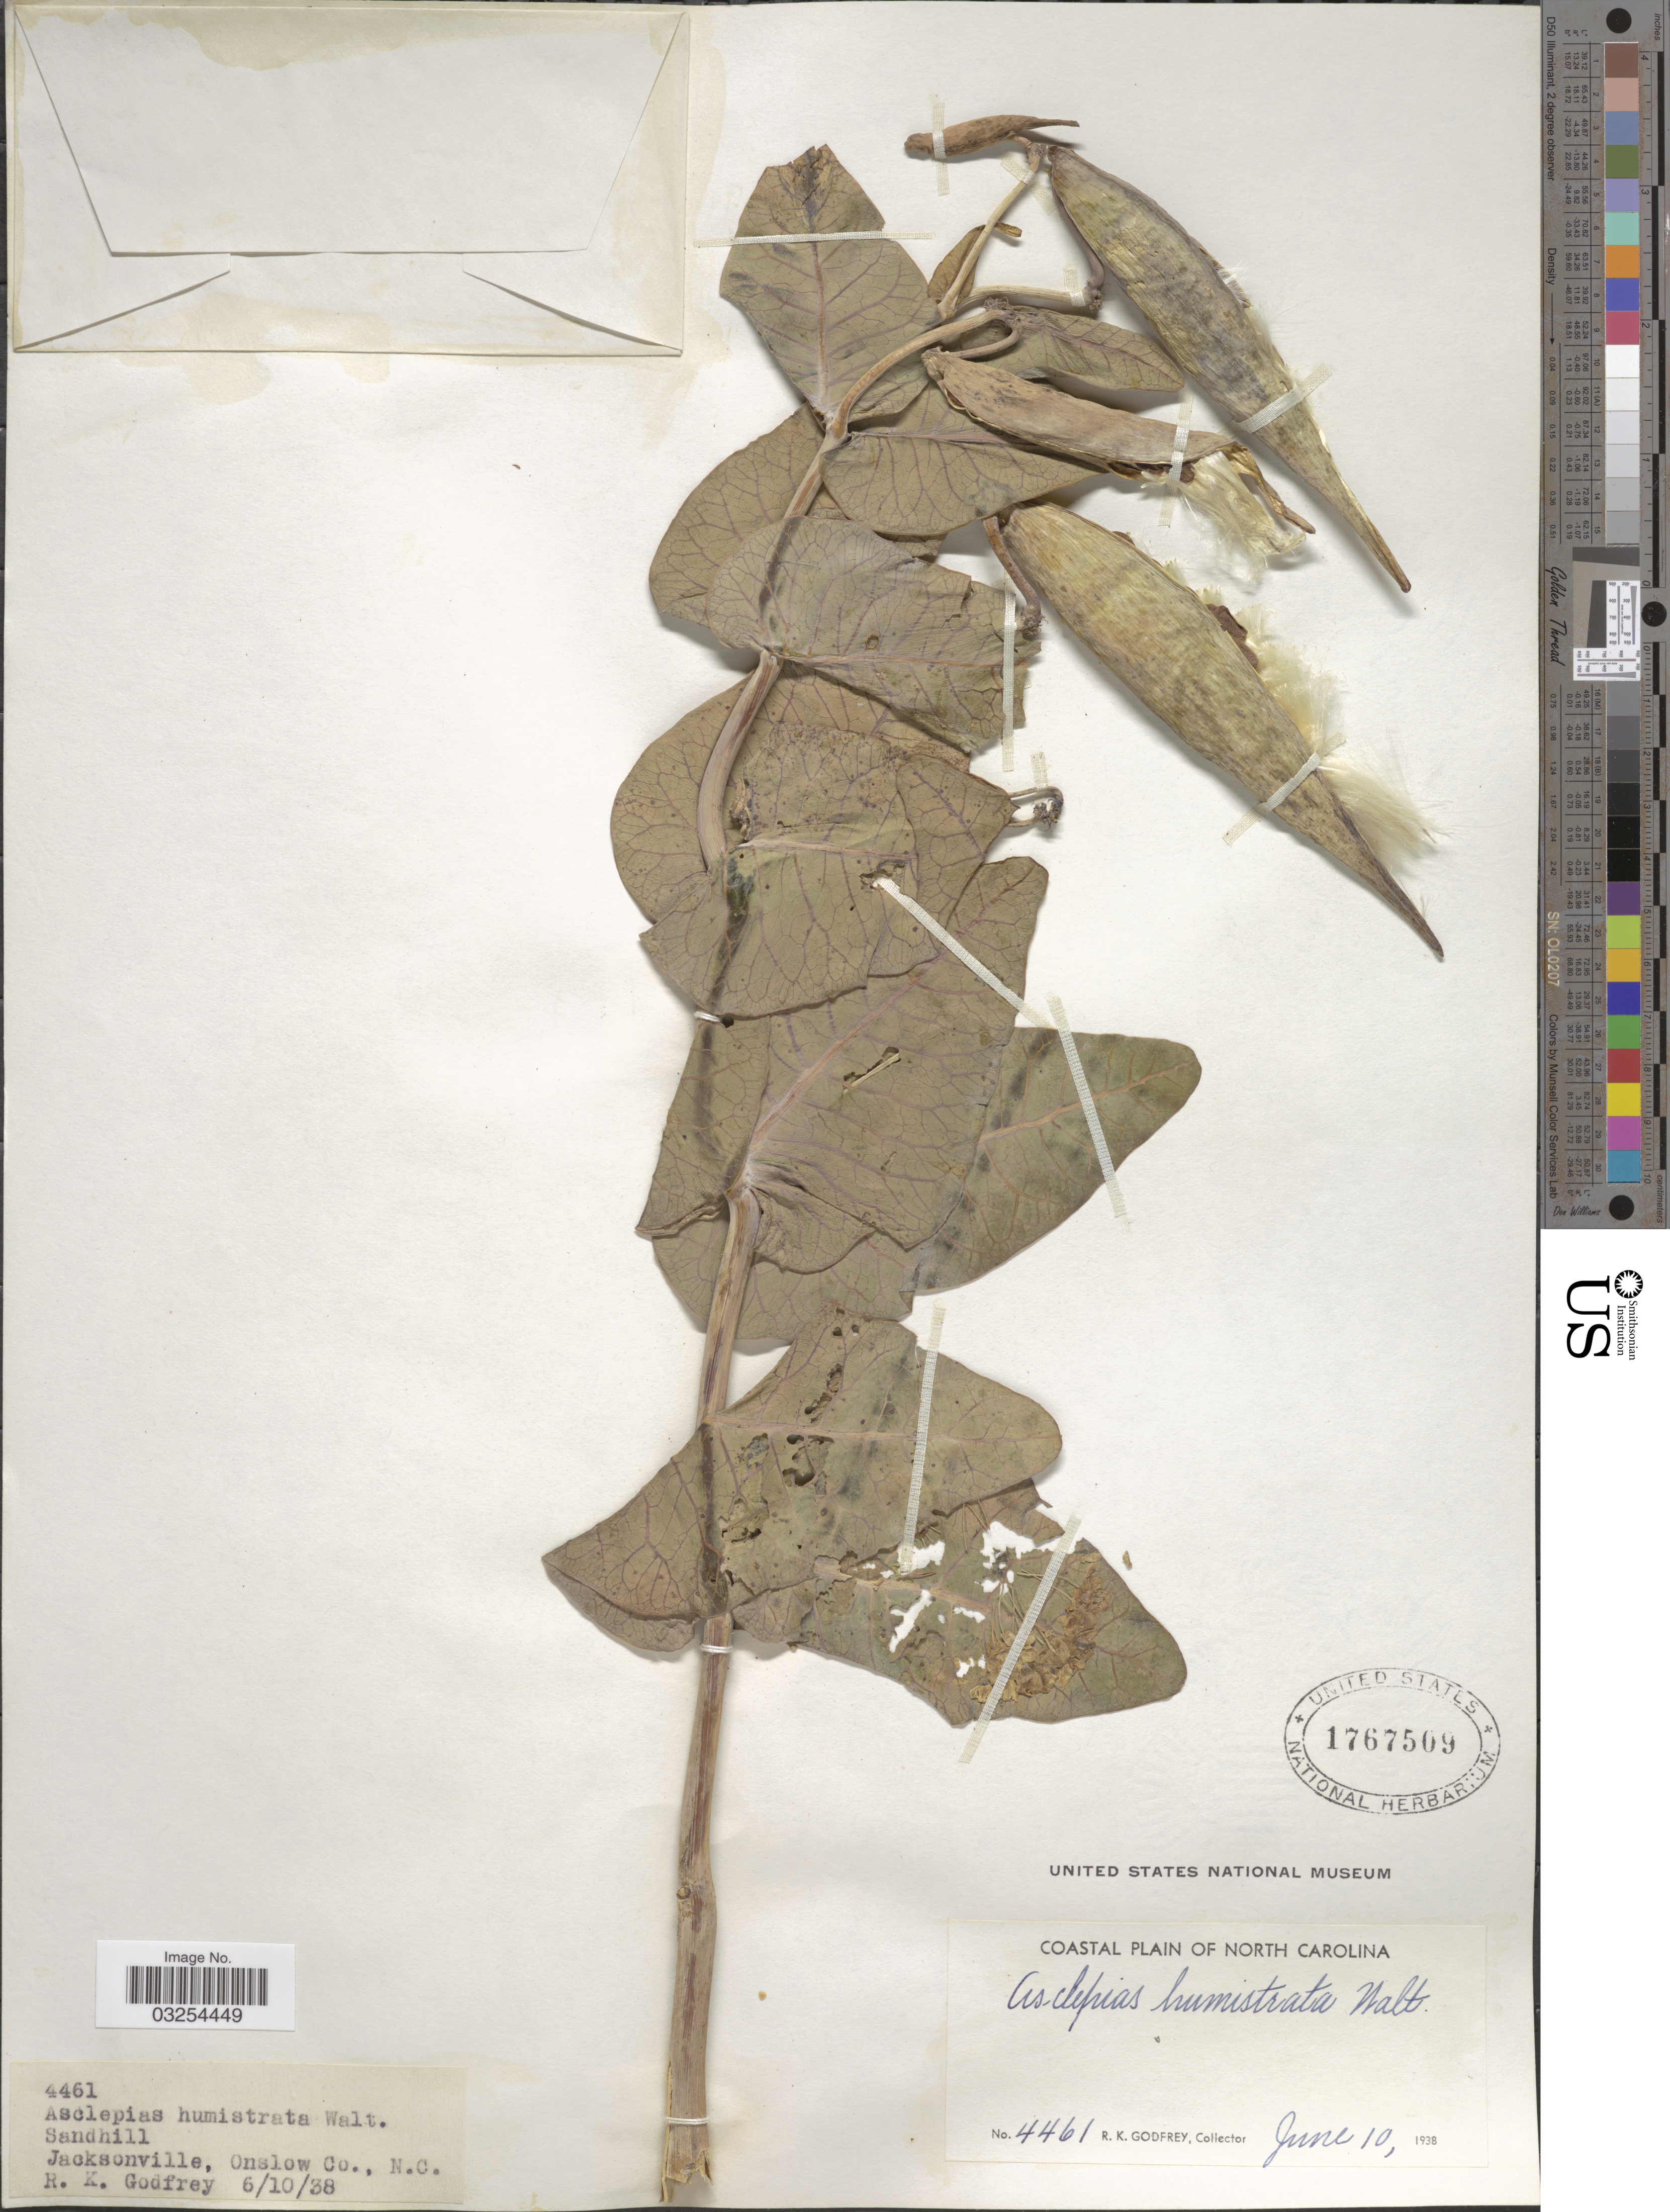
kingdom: Plantae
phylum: Tracheophyta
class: Magnoliopsida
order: Gentianales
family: Apocynaceae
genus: Asclepias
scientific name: Asclepias humistrata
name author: Walter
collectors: R. K. Godfrey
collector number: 4461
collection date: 1938-06-10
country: United States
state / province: North Carolina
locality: Coastal Plain. Sandhill, Jacksonville, Onslow Co.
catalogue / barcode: US 1767509